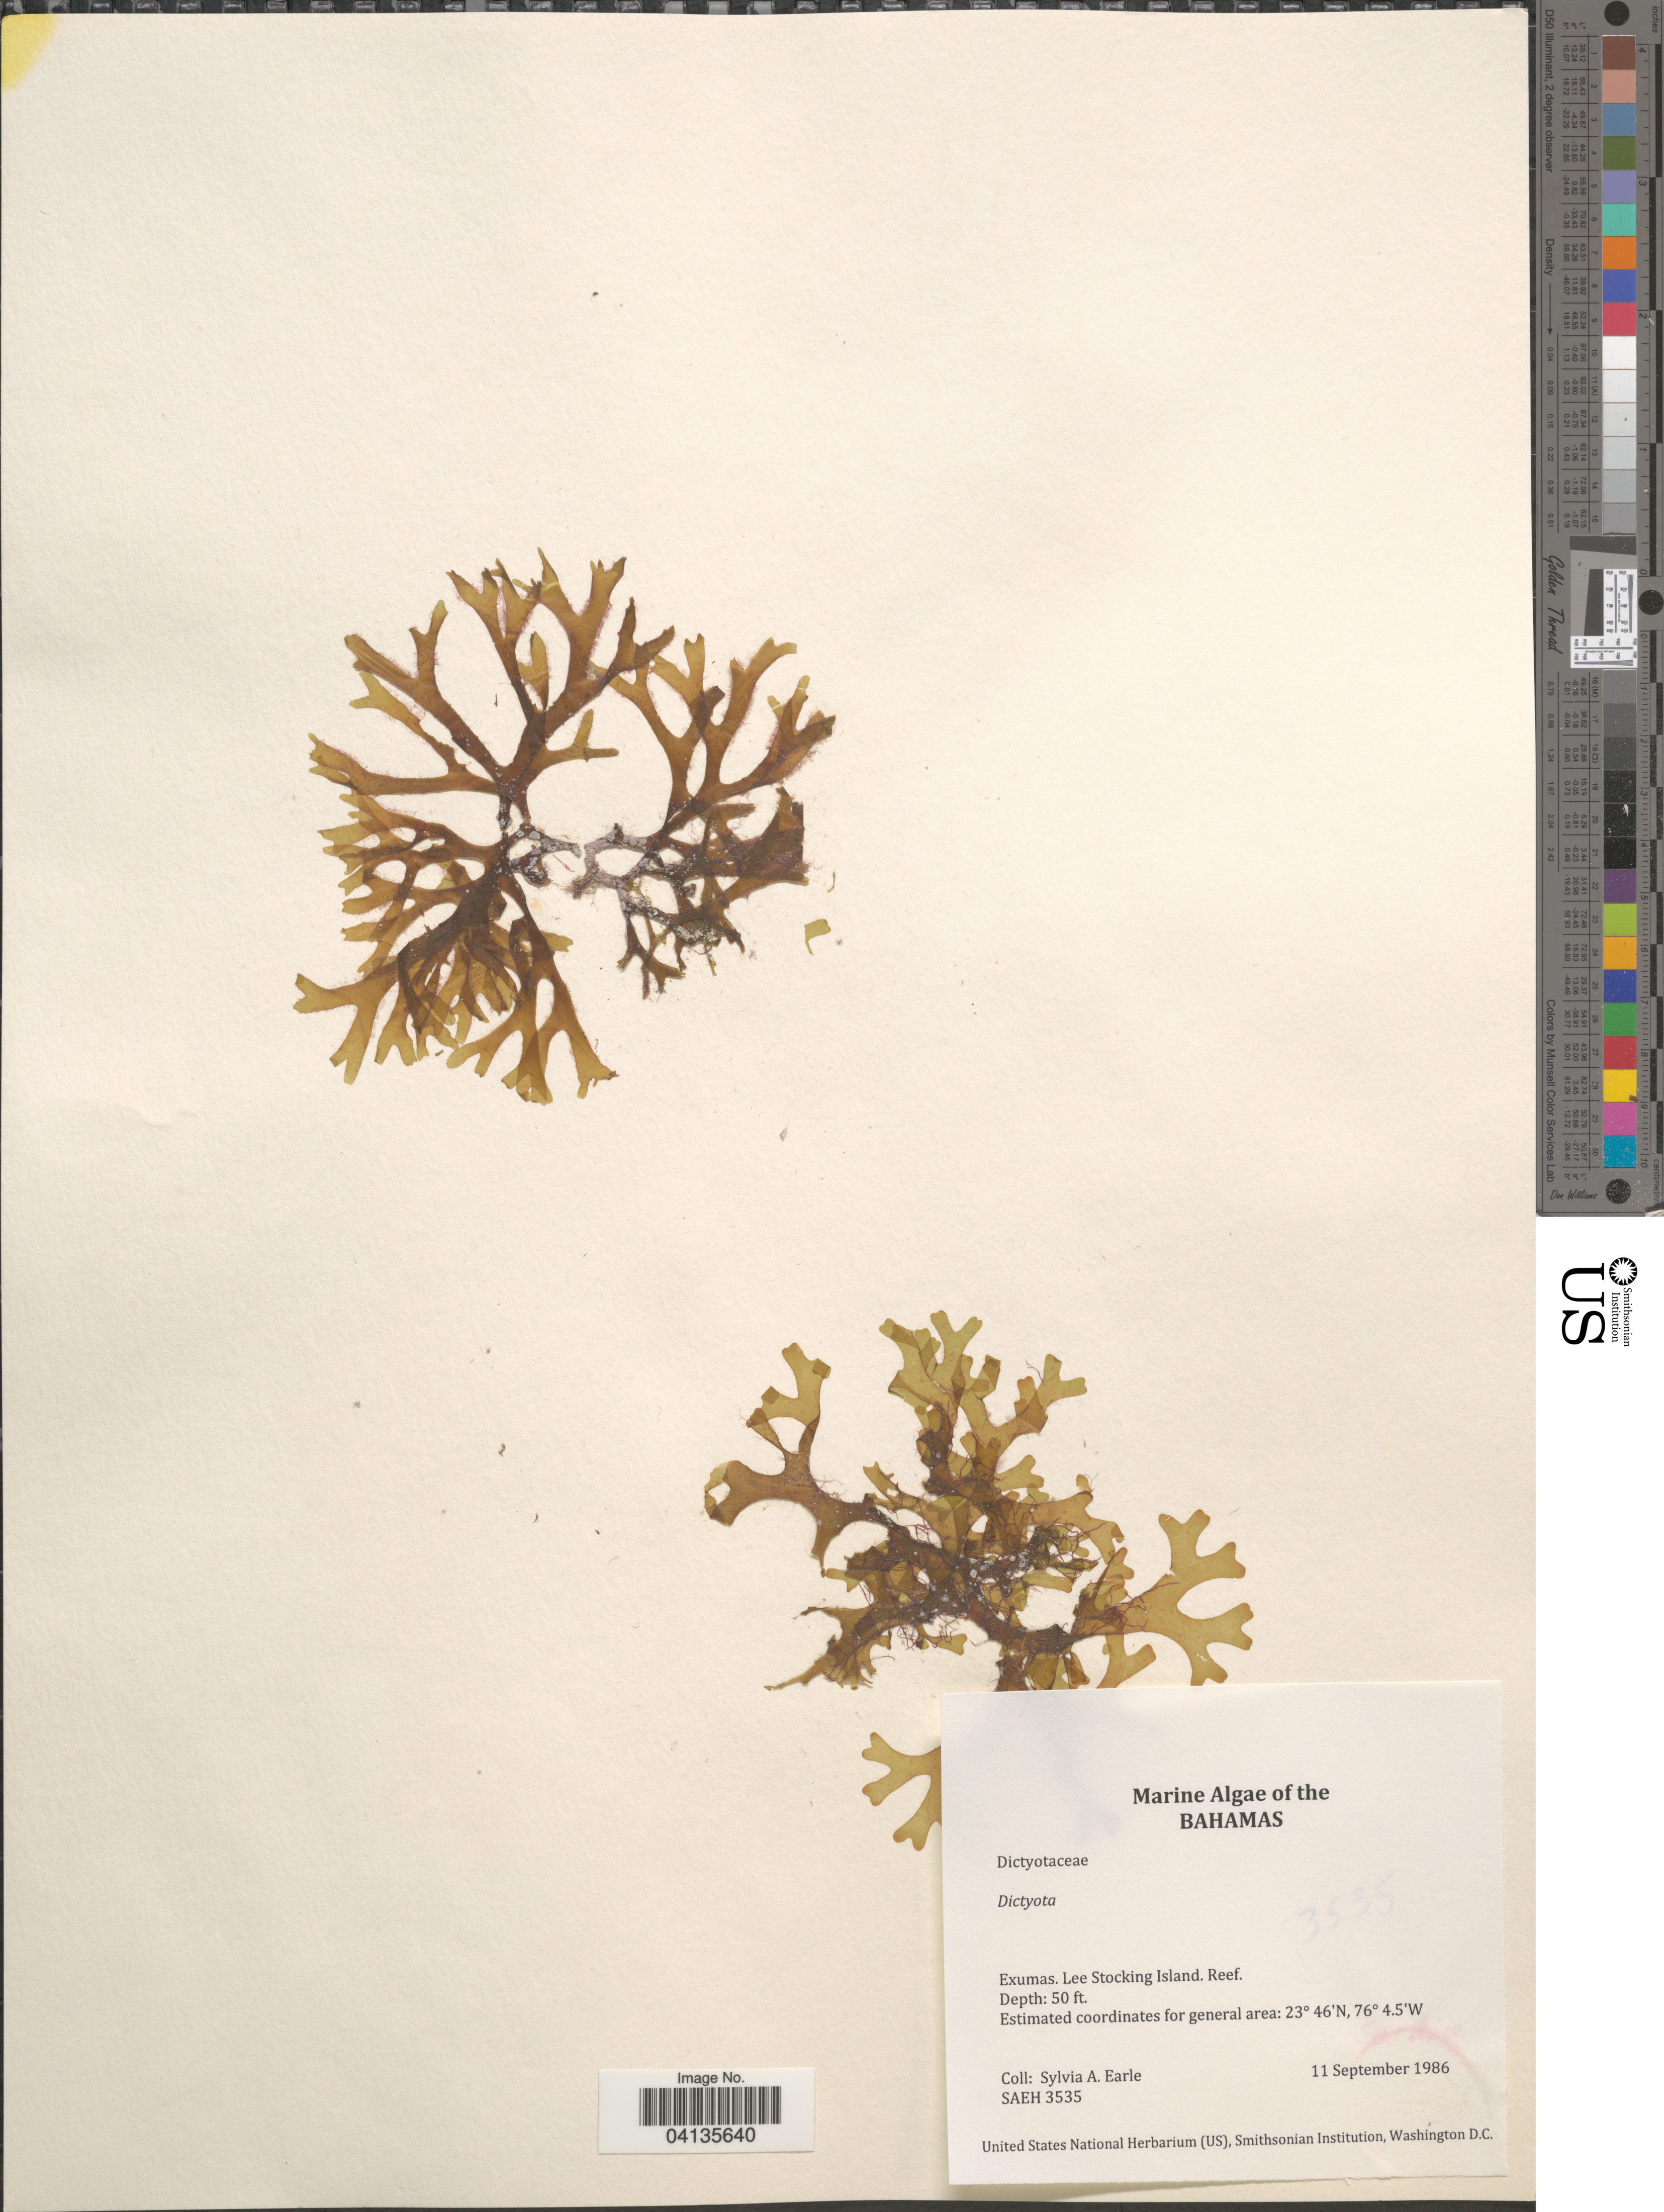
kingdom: Chromista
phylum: Ochrophyta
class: Phaeophyceae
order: Dictyotales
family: Dictyotaceae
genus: Dictyota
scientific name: Dictyota sp.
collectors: S. A. Earle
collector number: SAEH3535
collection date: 1986-09-11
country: Bahamas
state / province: Exuma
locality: Exumas. Lee Stocking Island. Reef.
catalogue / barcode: US 238510